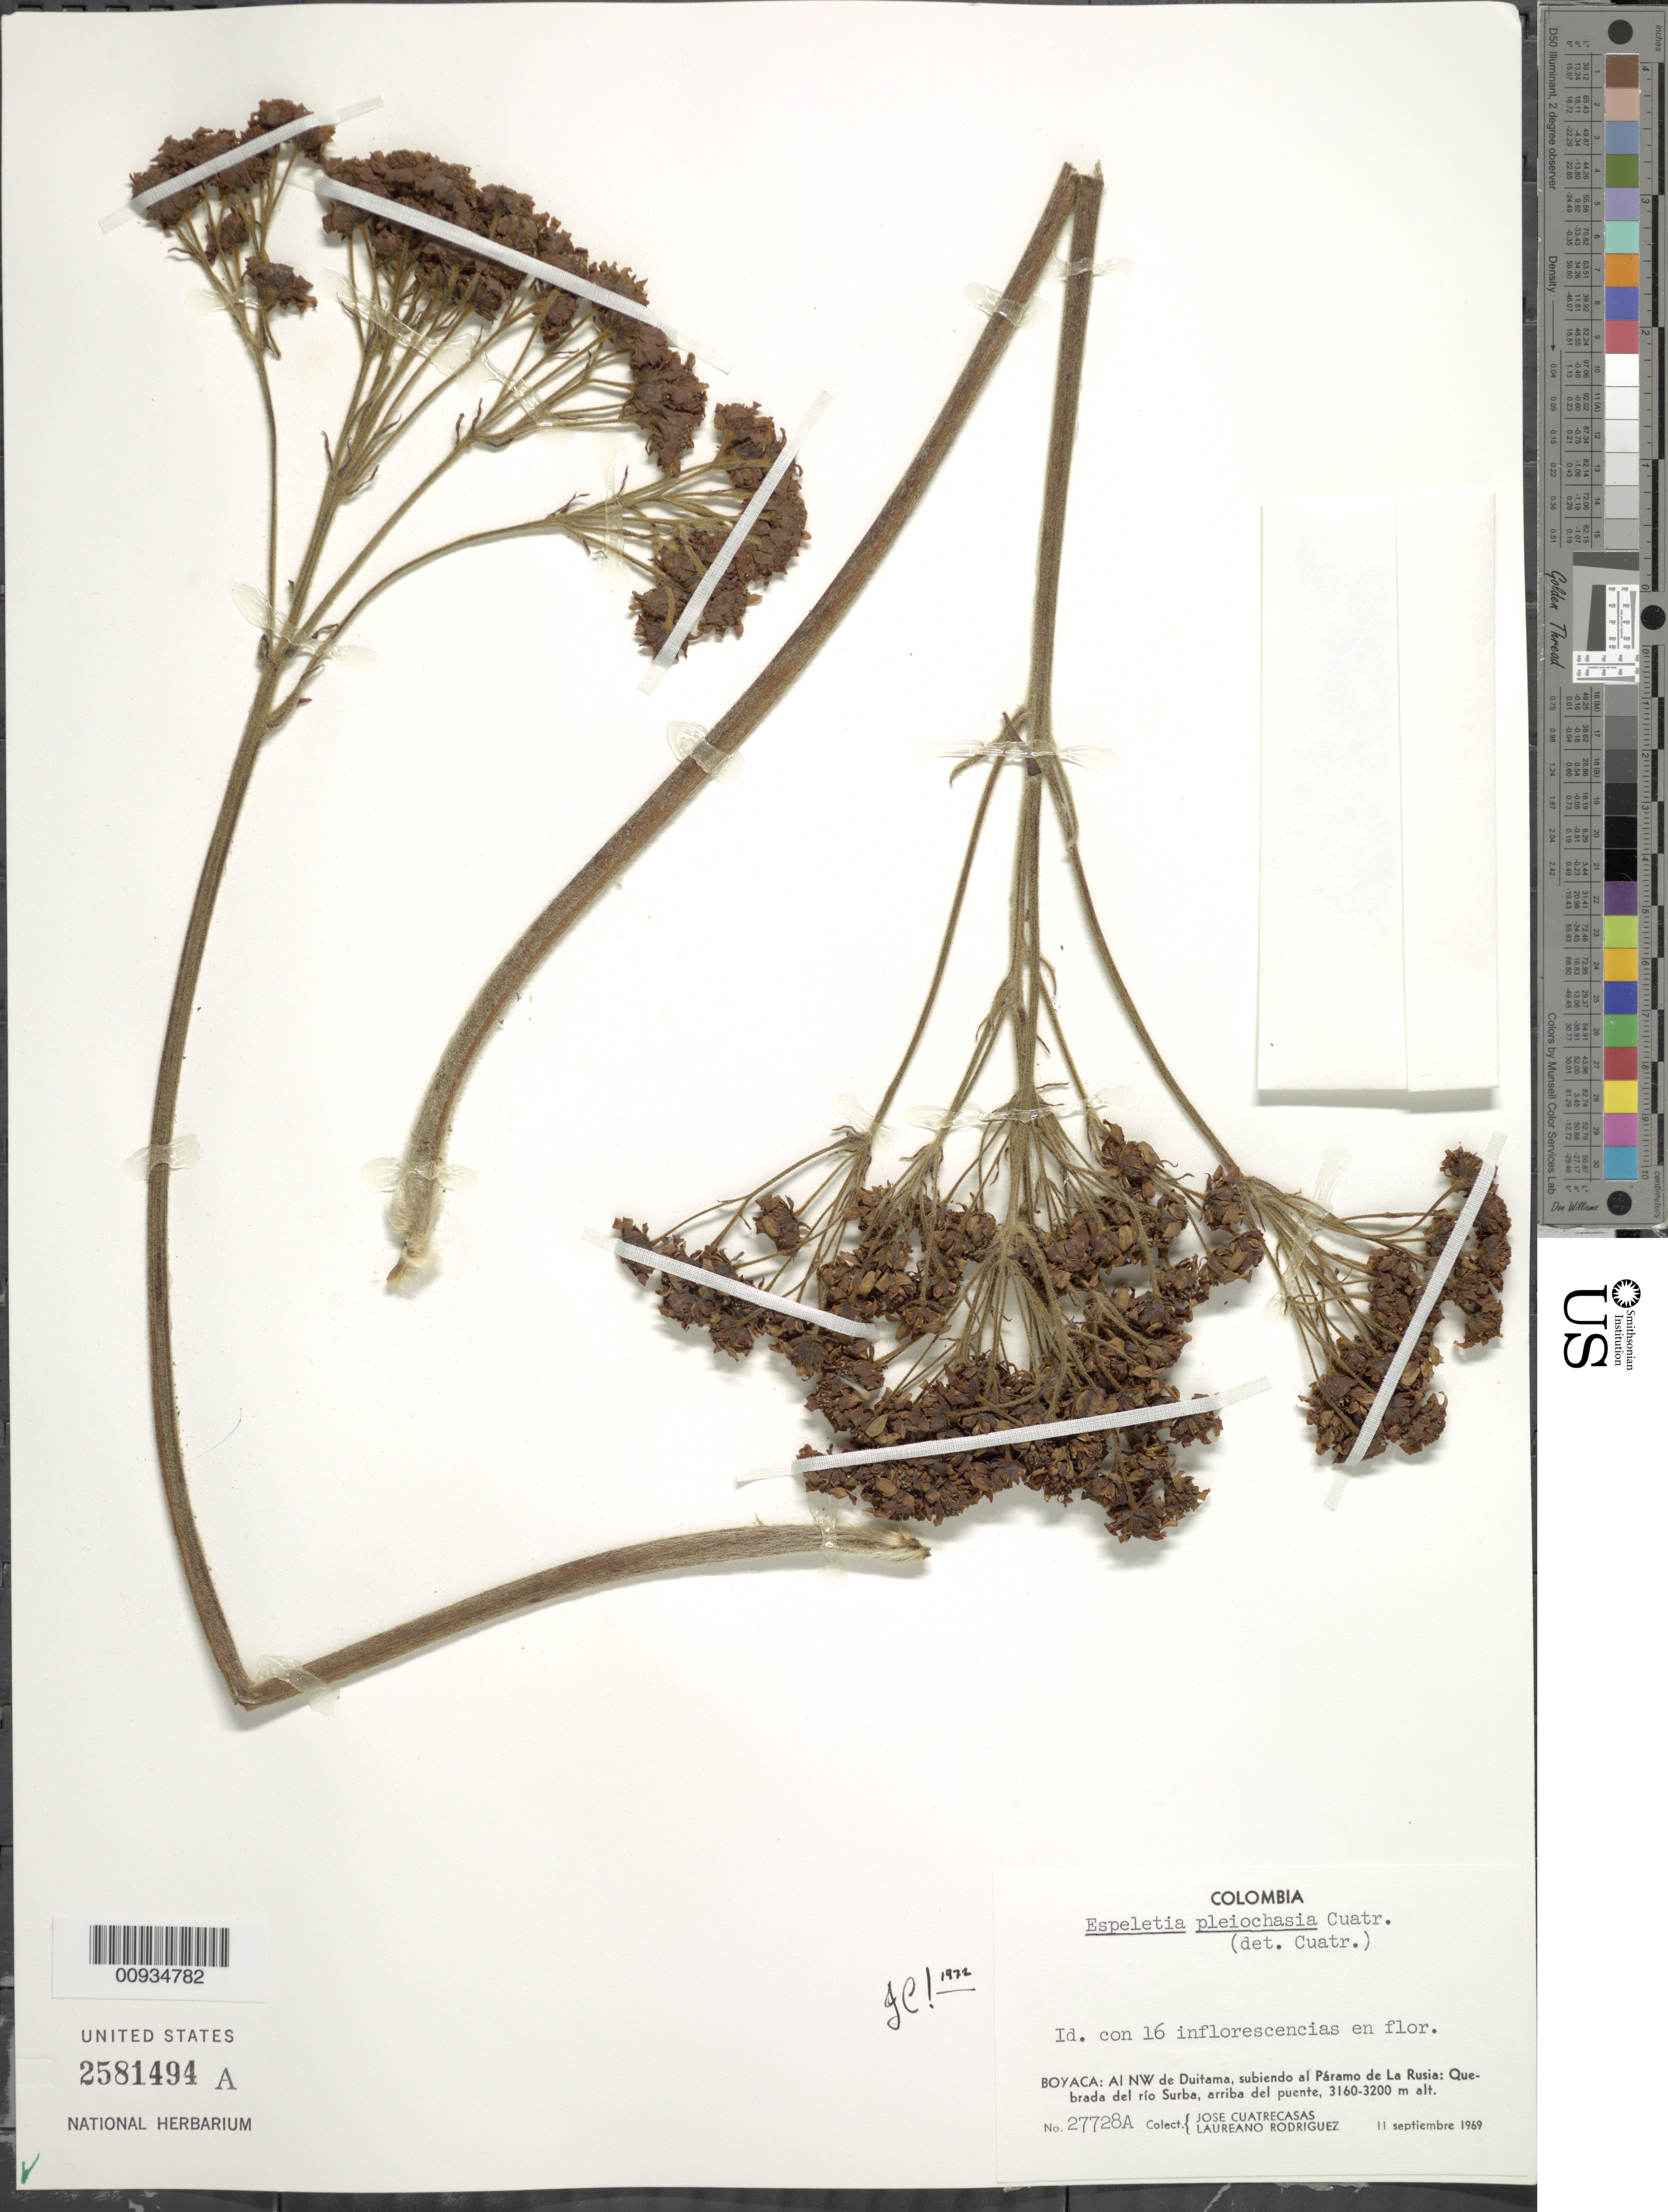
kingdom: Plantae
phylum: Tracheophyta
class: Magnoliopsida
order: Asterales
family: Asteraceae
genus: Espeletiopsis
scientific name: Espeletiopsis pleiochasia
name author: (Cuatrec.) Cuatrec.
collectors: J. Cuatrecasas & L. Rodriguez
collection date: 1969-09-11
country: Colombia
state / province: Boyacá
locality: Páramo de la Rusia. Al NW de Duitama, subiendo al P. de la Rusia; Quebrada del Río Surba, arriba del puente.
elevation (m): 3160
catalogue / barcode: US 2581494A